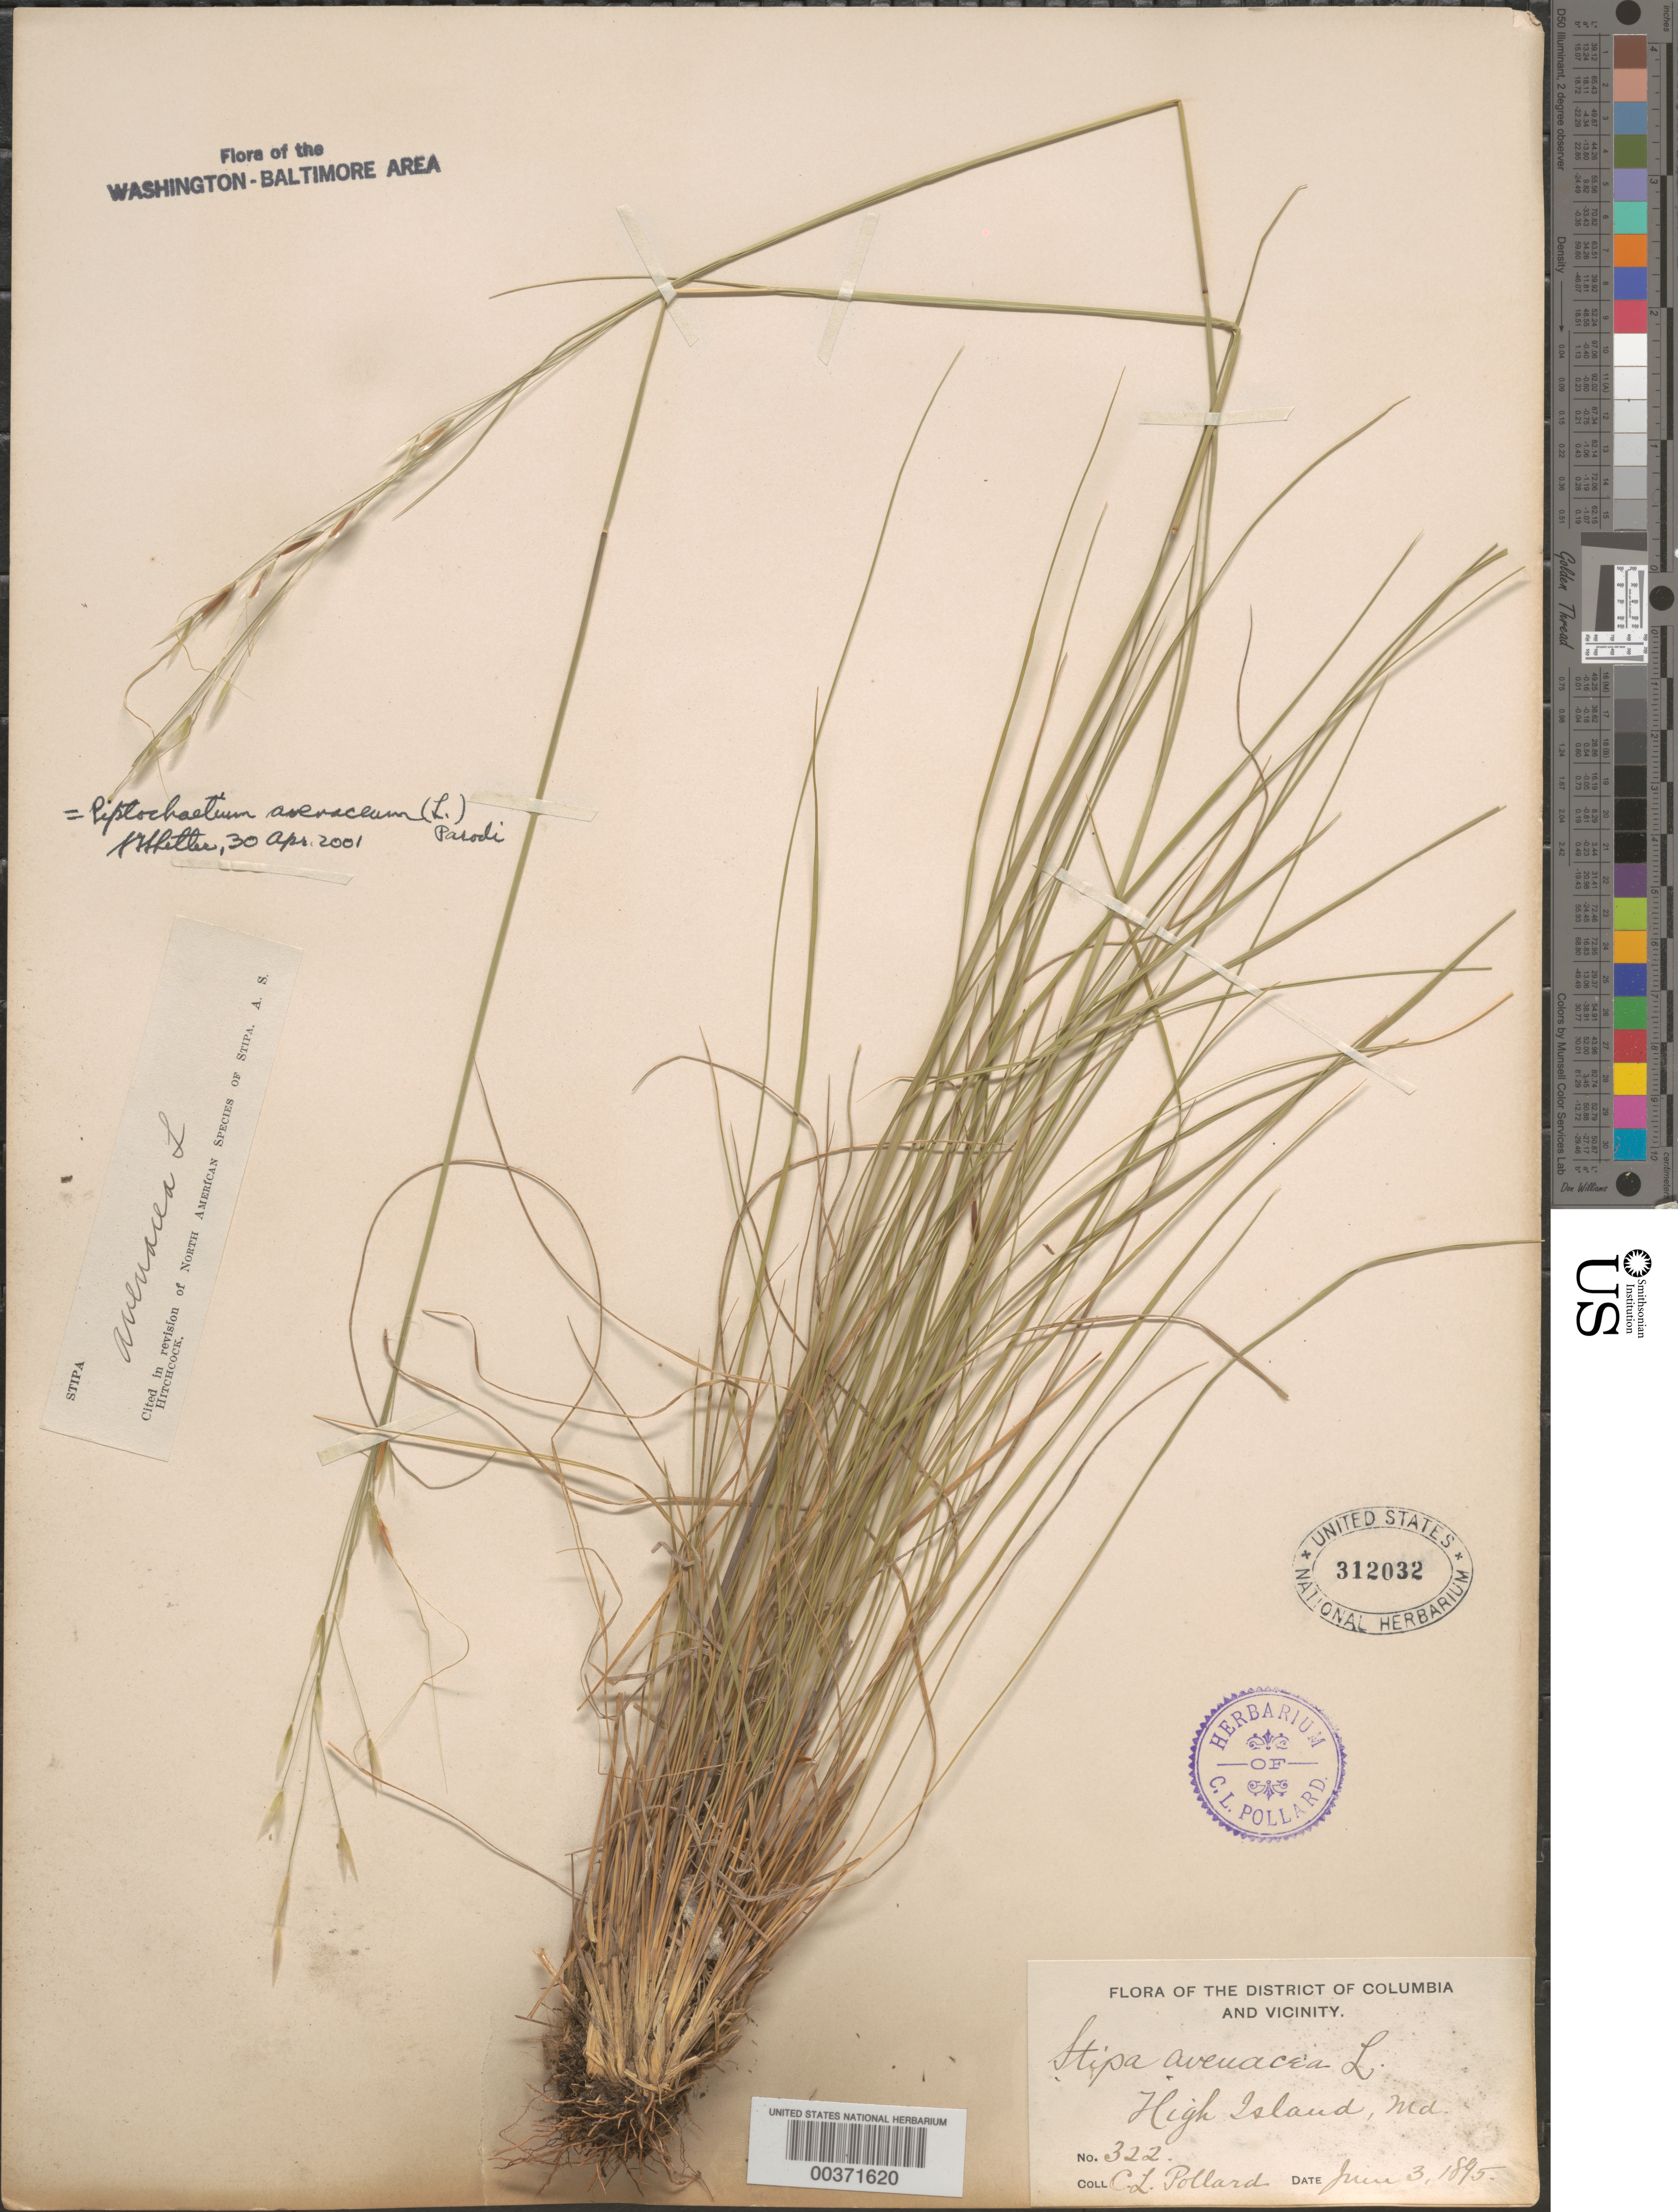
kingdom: Plantae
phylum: Tracheophyta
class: Liliopsida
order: Poales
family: Poaceae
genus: Piptochaetium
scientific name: Piptochaetium avenaceum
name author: (L.) Parodi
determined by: Shetler, Stanwyn G., (US), NMNH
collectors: C. L. Pollard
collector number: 322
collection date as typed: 03 Jun 1895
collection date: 1895-06-03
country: United States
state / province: Maryland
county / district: Montgomery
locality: High Island C. & O. Canal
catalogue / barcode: US 312032